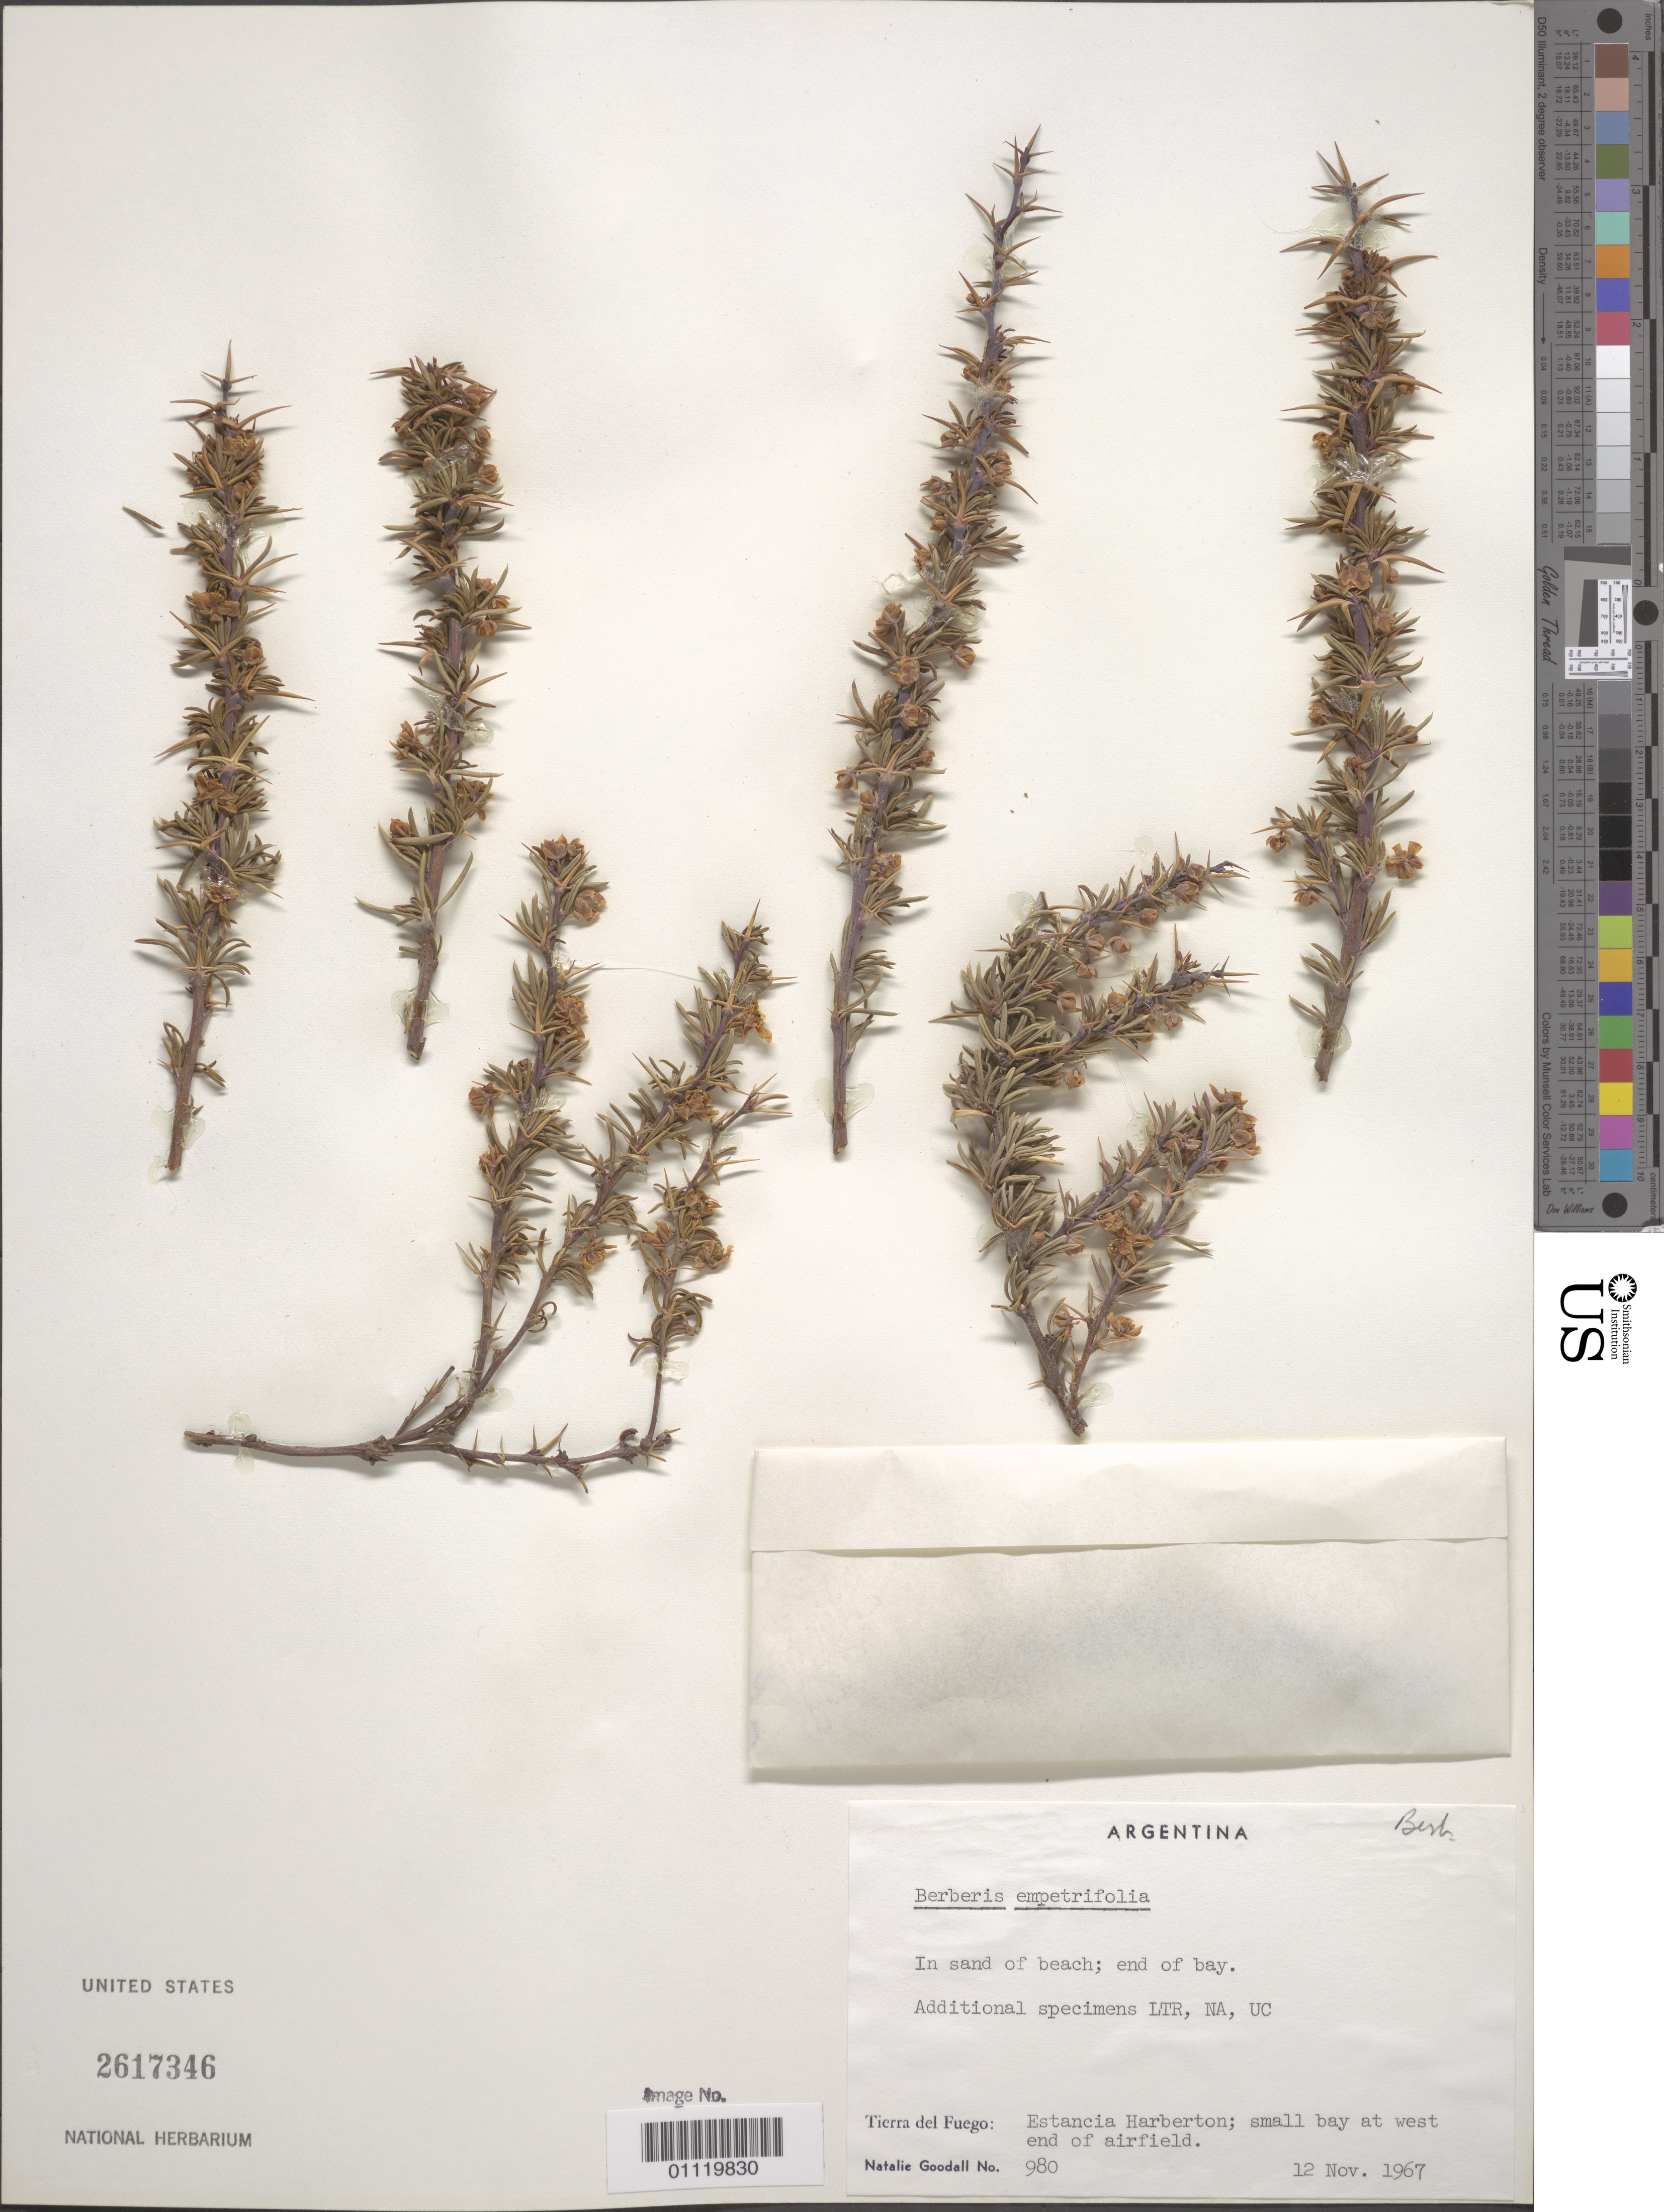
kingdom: Plantae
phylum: Tracheophyta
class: Magnoliopsida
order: Ranunculales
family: Berberidaceae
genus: Berberis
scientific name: Berberis empetrifolia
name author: Lam.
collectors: N. Goodall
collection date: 1967-11-12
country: Argentina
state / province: Tierra del Fuego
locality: Estancia Harberton; small bay at west end of airfield. In sand of beach; end of bay.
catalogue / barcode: US 2617346